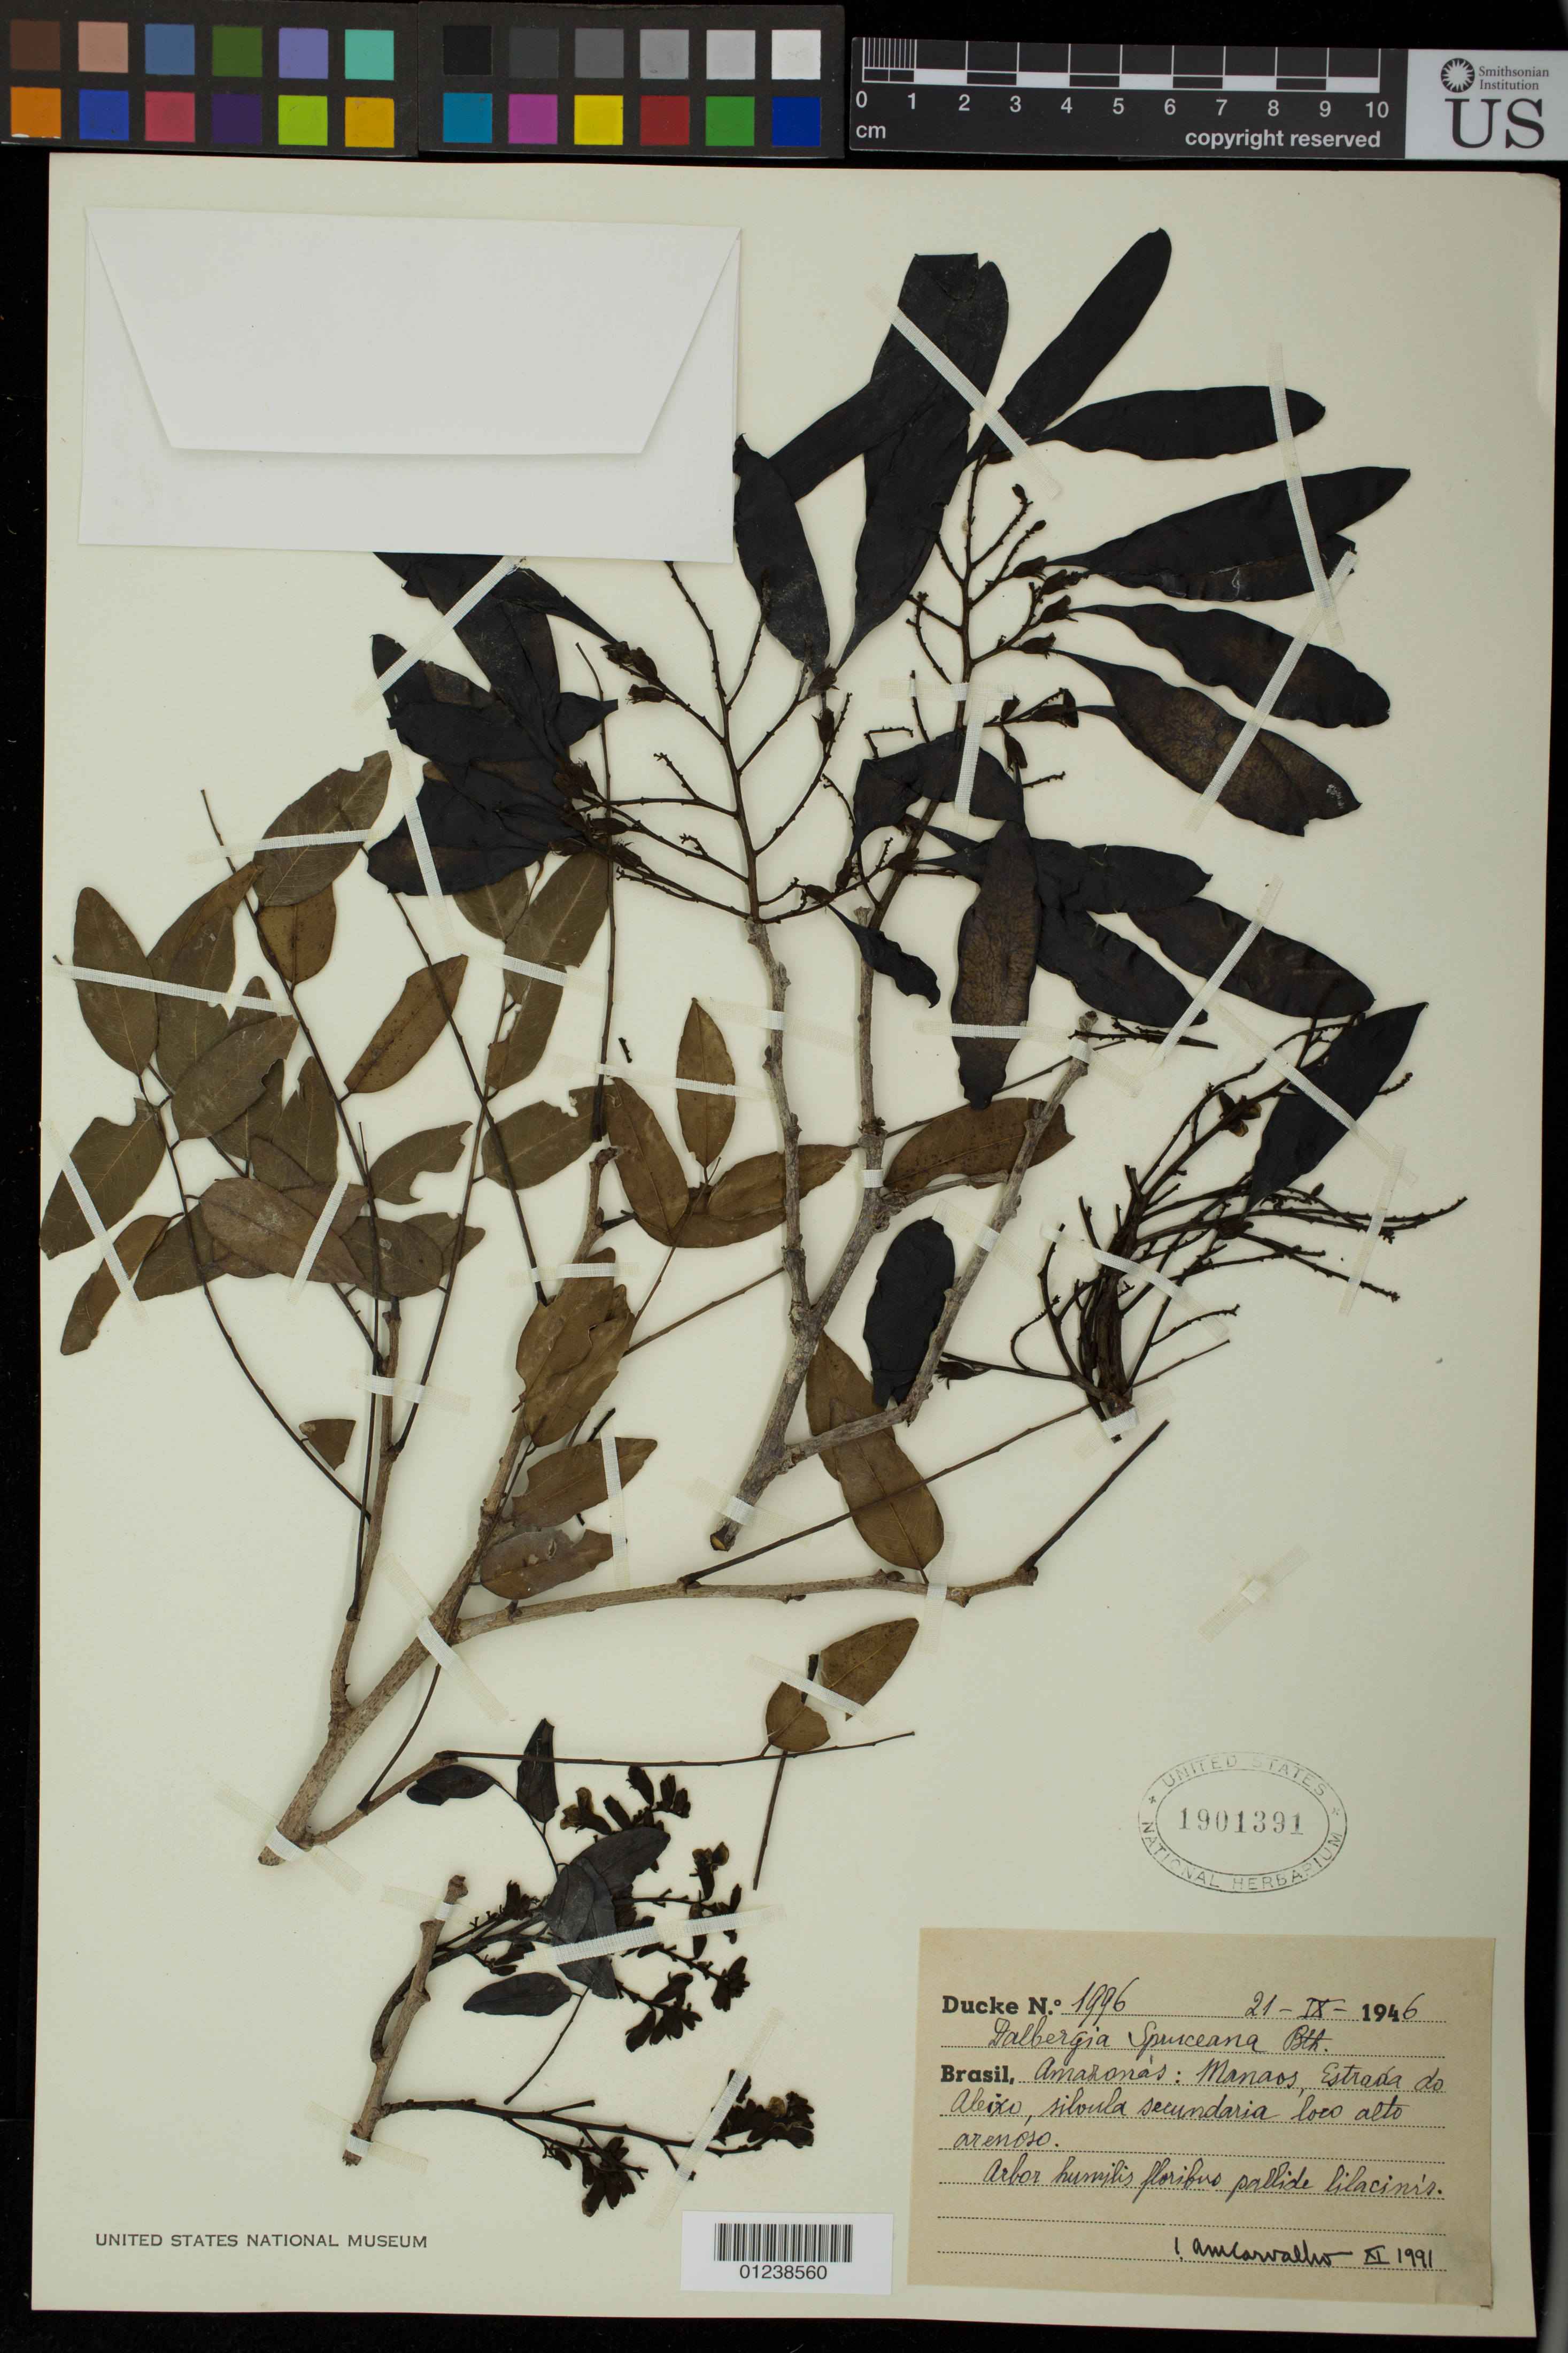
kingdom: Plantae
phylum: Tracheophyta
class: Magnoliopsida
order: Fabales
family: Fabaceae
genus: Dalbergia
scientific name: Dalbergia spruceana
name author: Benth.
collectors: A. Ducke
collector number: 1996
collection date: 1946-09-21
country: Brazil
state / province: Amazonas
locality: Manaos, Estrada do Aleixo, silvula secundaria loco alto arenóso.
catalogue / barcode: US 1901391